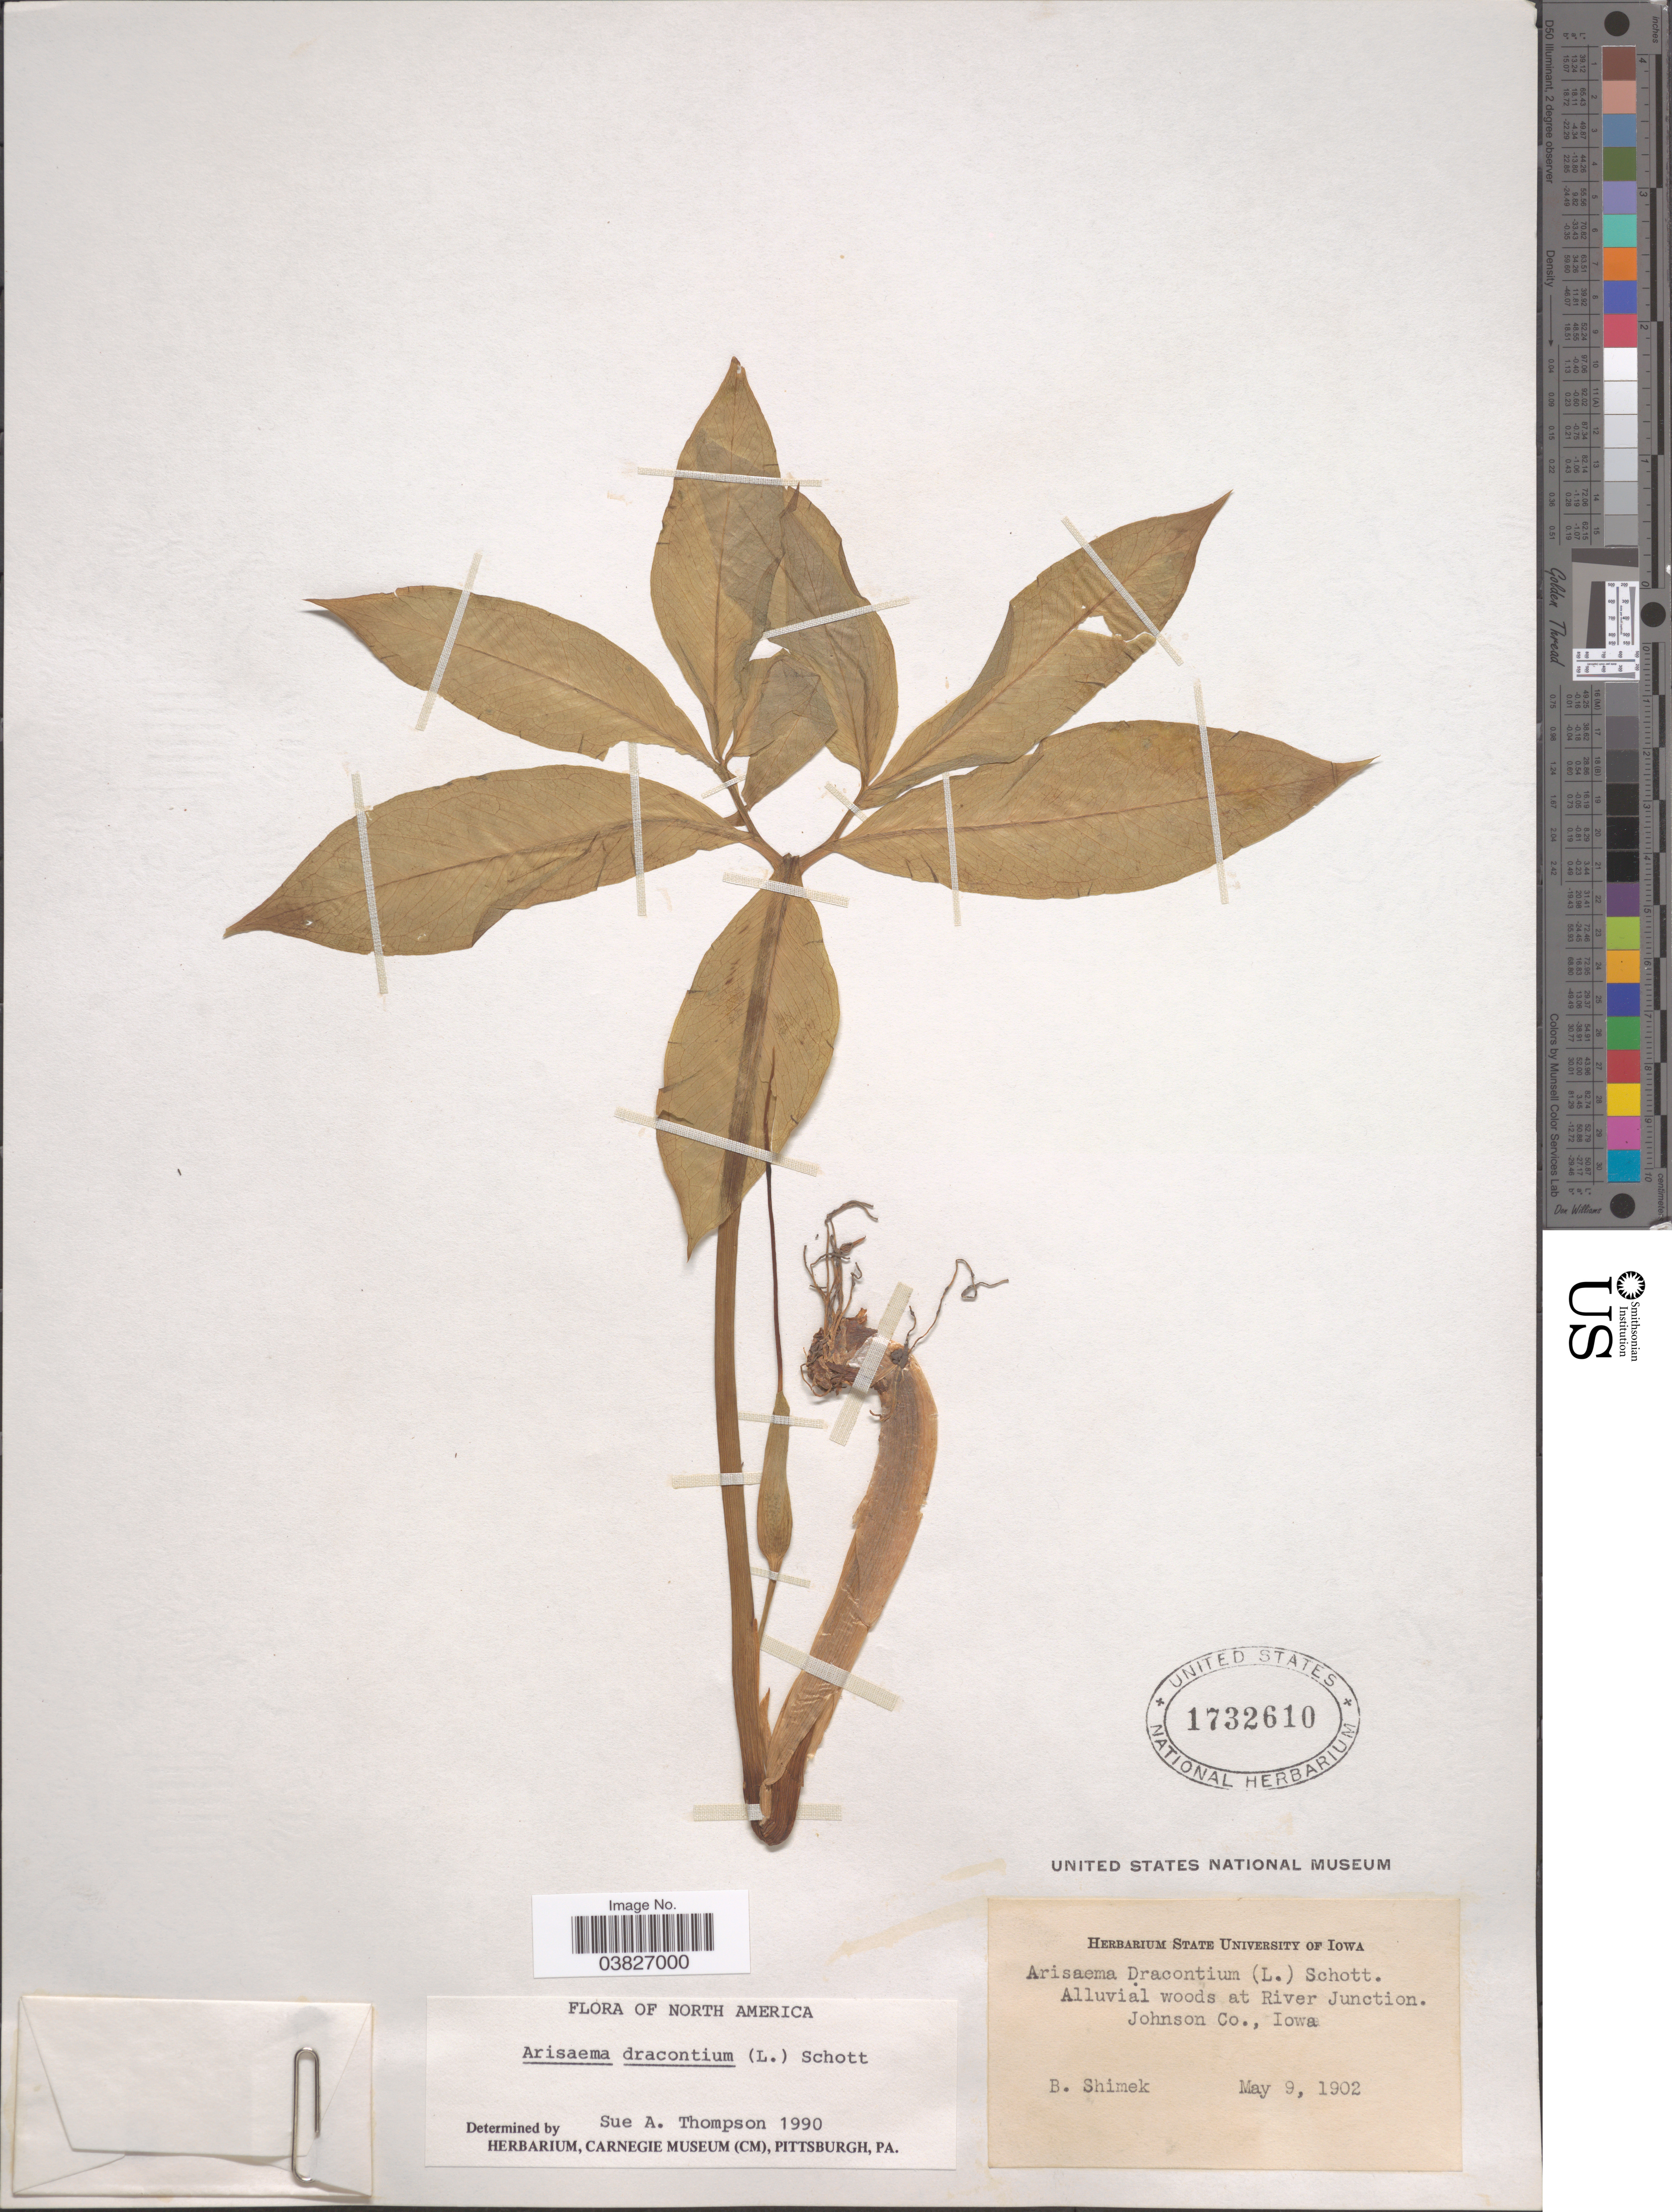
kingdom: Plantae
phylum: Tracheophyta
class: Liliopsida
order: Alismatales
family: Araceae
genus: Arisaema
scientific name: Arisaema dracontium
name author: (L.) Schott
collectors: B. Shimek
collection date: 1902-05-09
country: United States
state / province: Iowa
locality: Alluvial woods at River Junction. Johnson Co.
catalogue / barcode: US 1732610